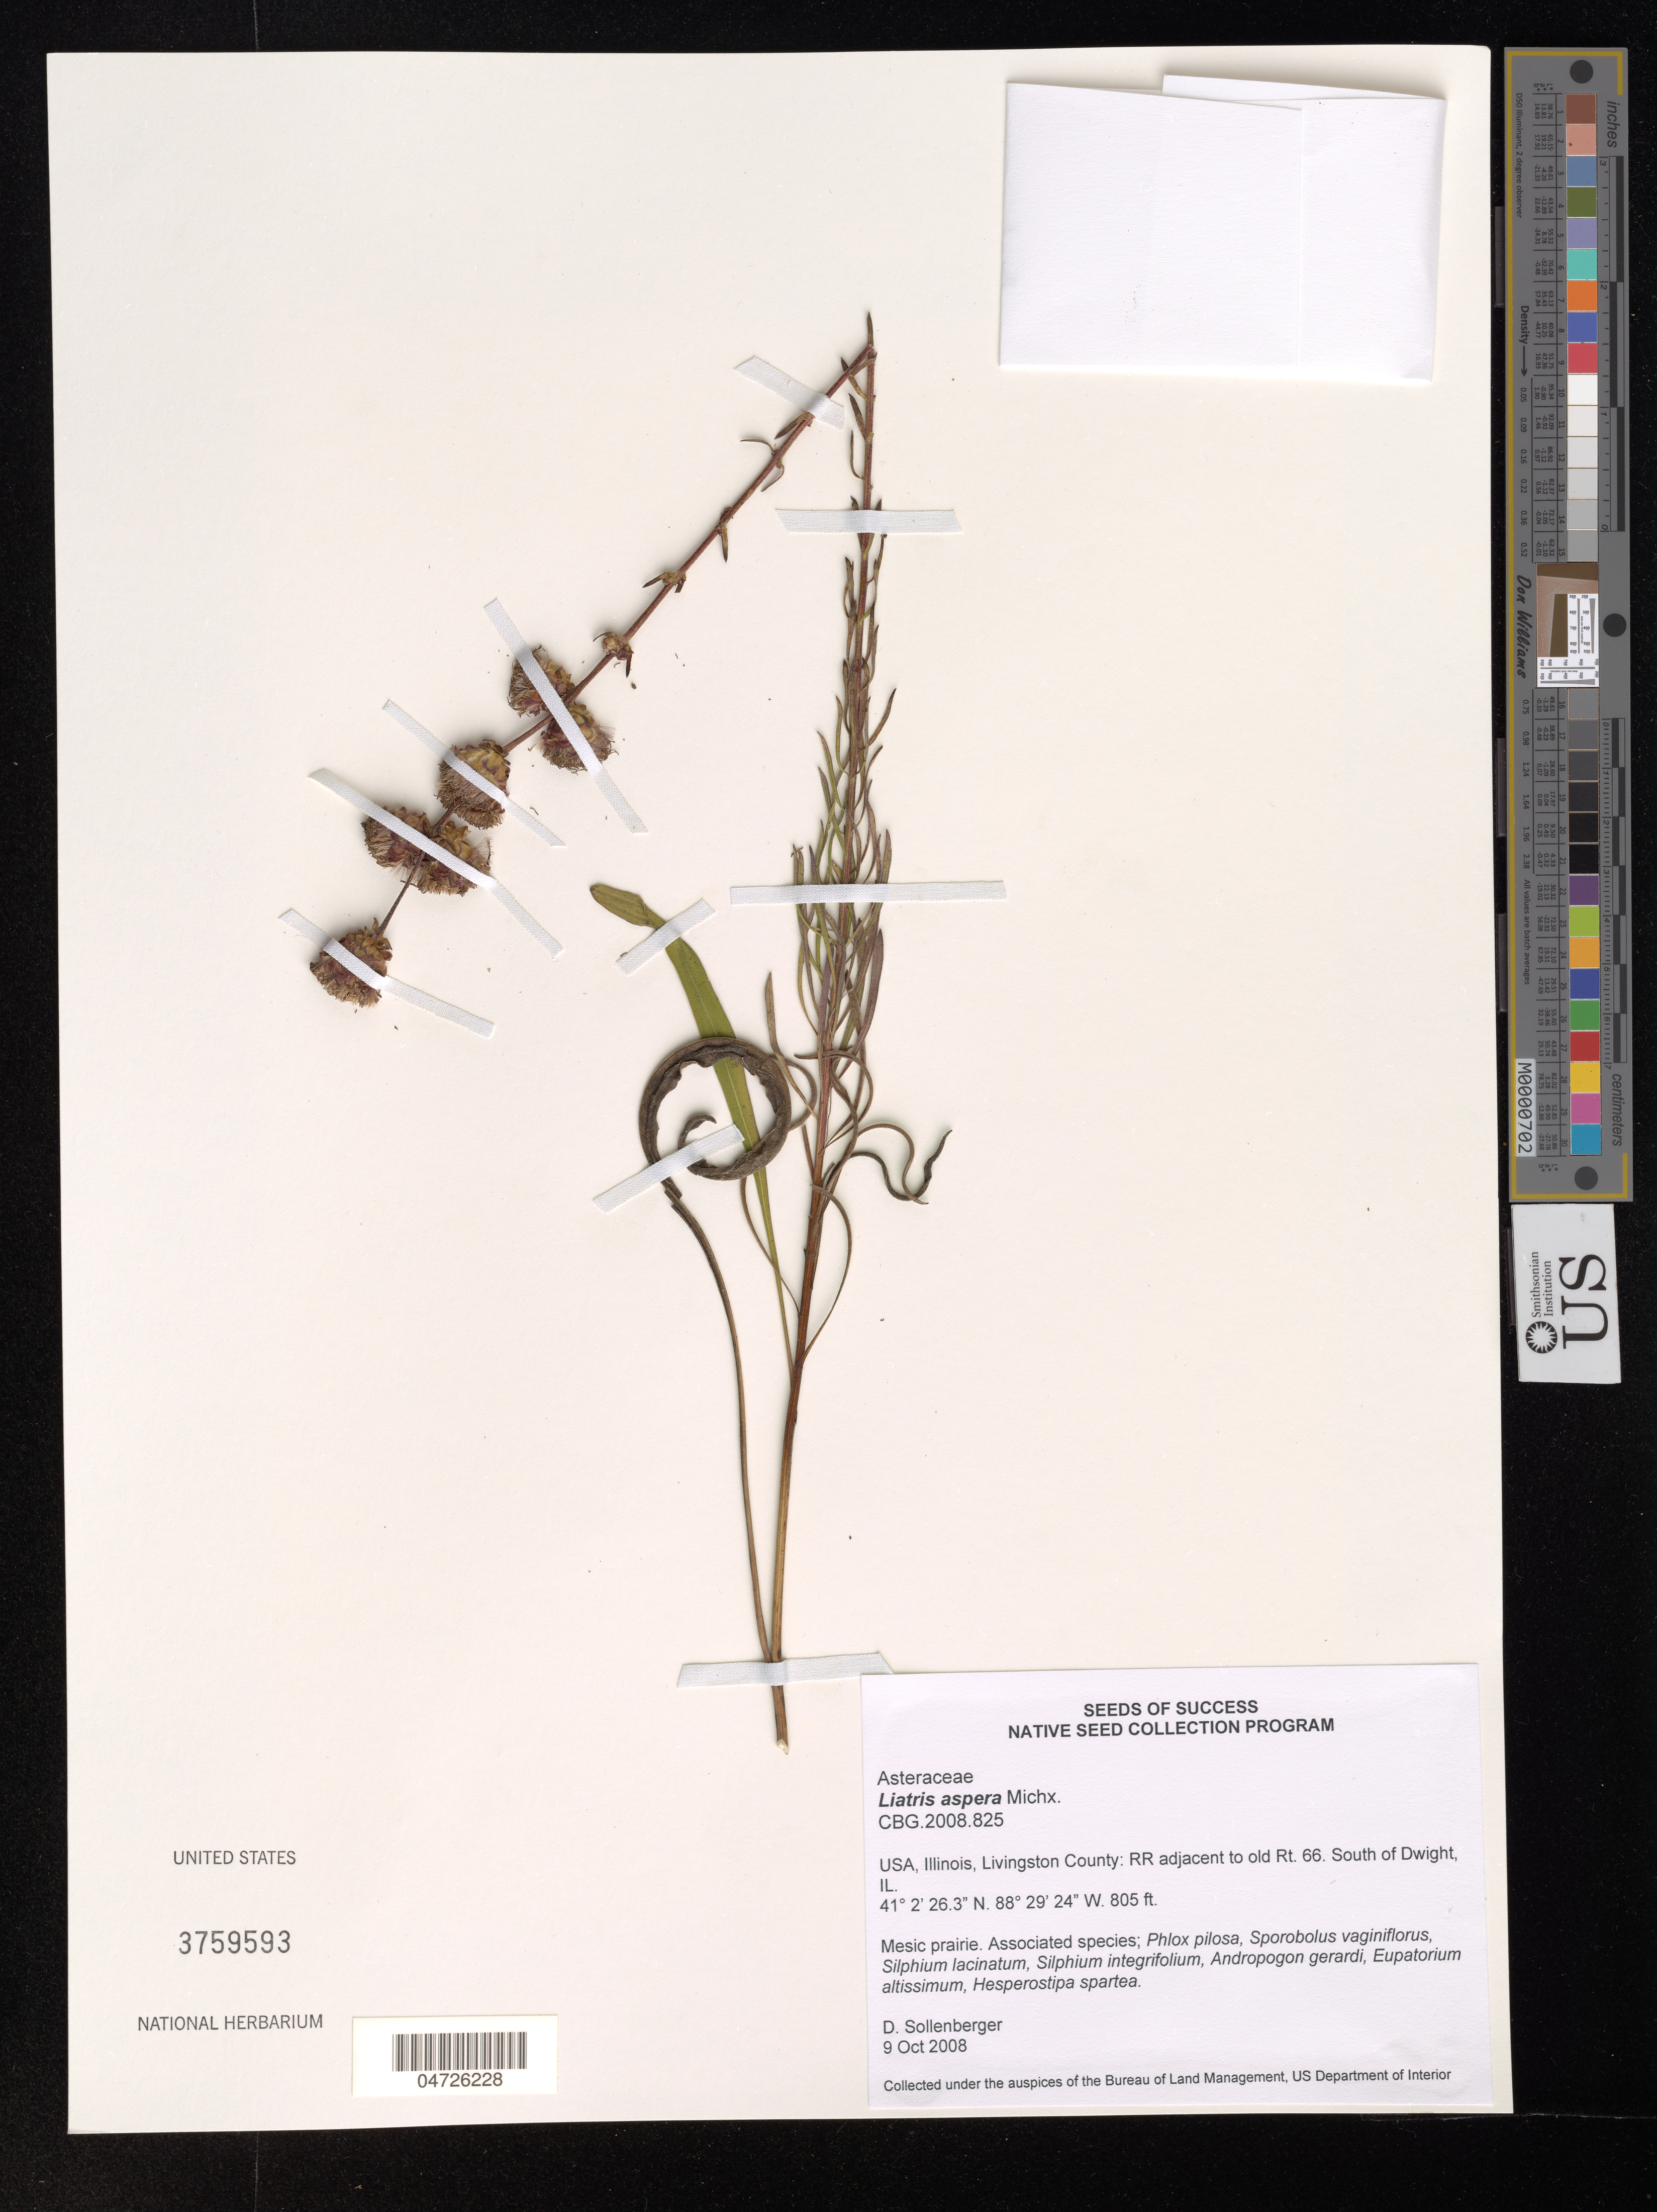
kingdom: Plantae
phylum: Tracheophyta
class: Magnoliopsida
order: Asterales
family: Asteraceae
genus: Liatris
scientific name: Liatris aspera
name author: Michx.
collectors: D. Sollenberger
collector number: CBG.2008.825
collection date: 2008-10-09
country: United States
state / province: Illinois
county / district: Livingston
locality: Livingston County: RR adjacent to old Rt. 66. South of Dwight, IL.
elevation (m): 245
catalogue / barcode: US 3759593